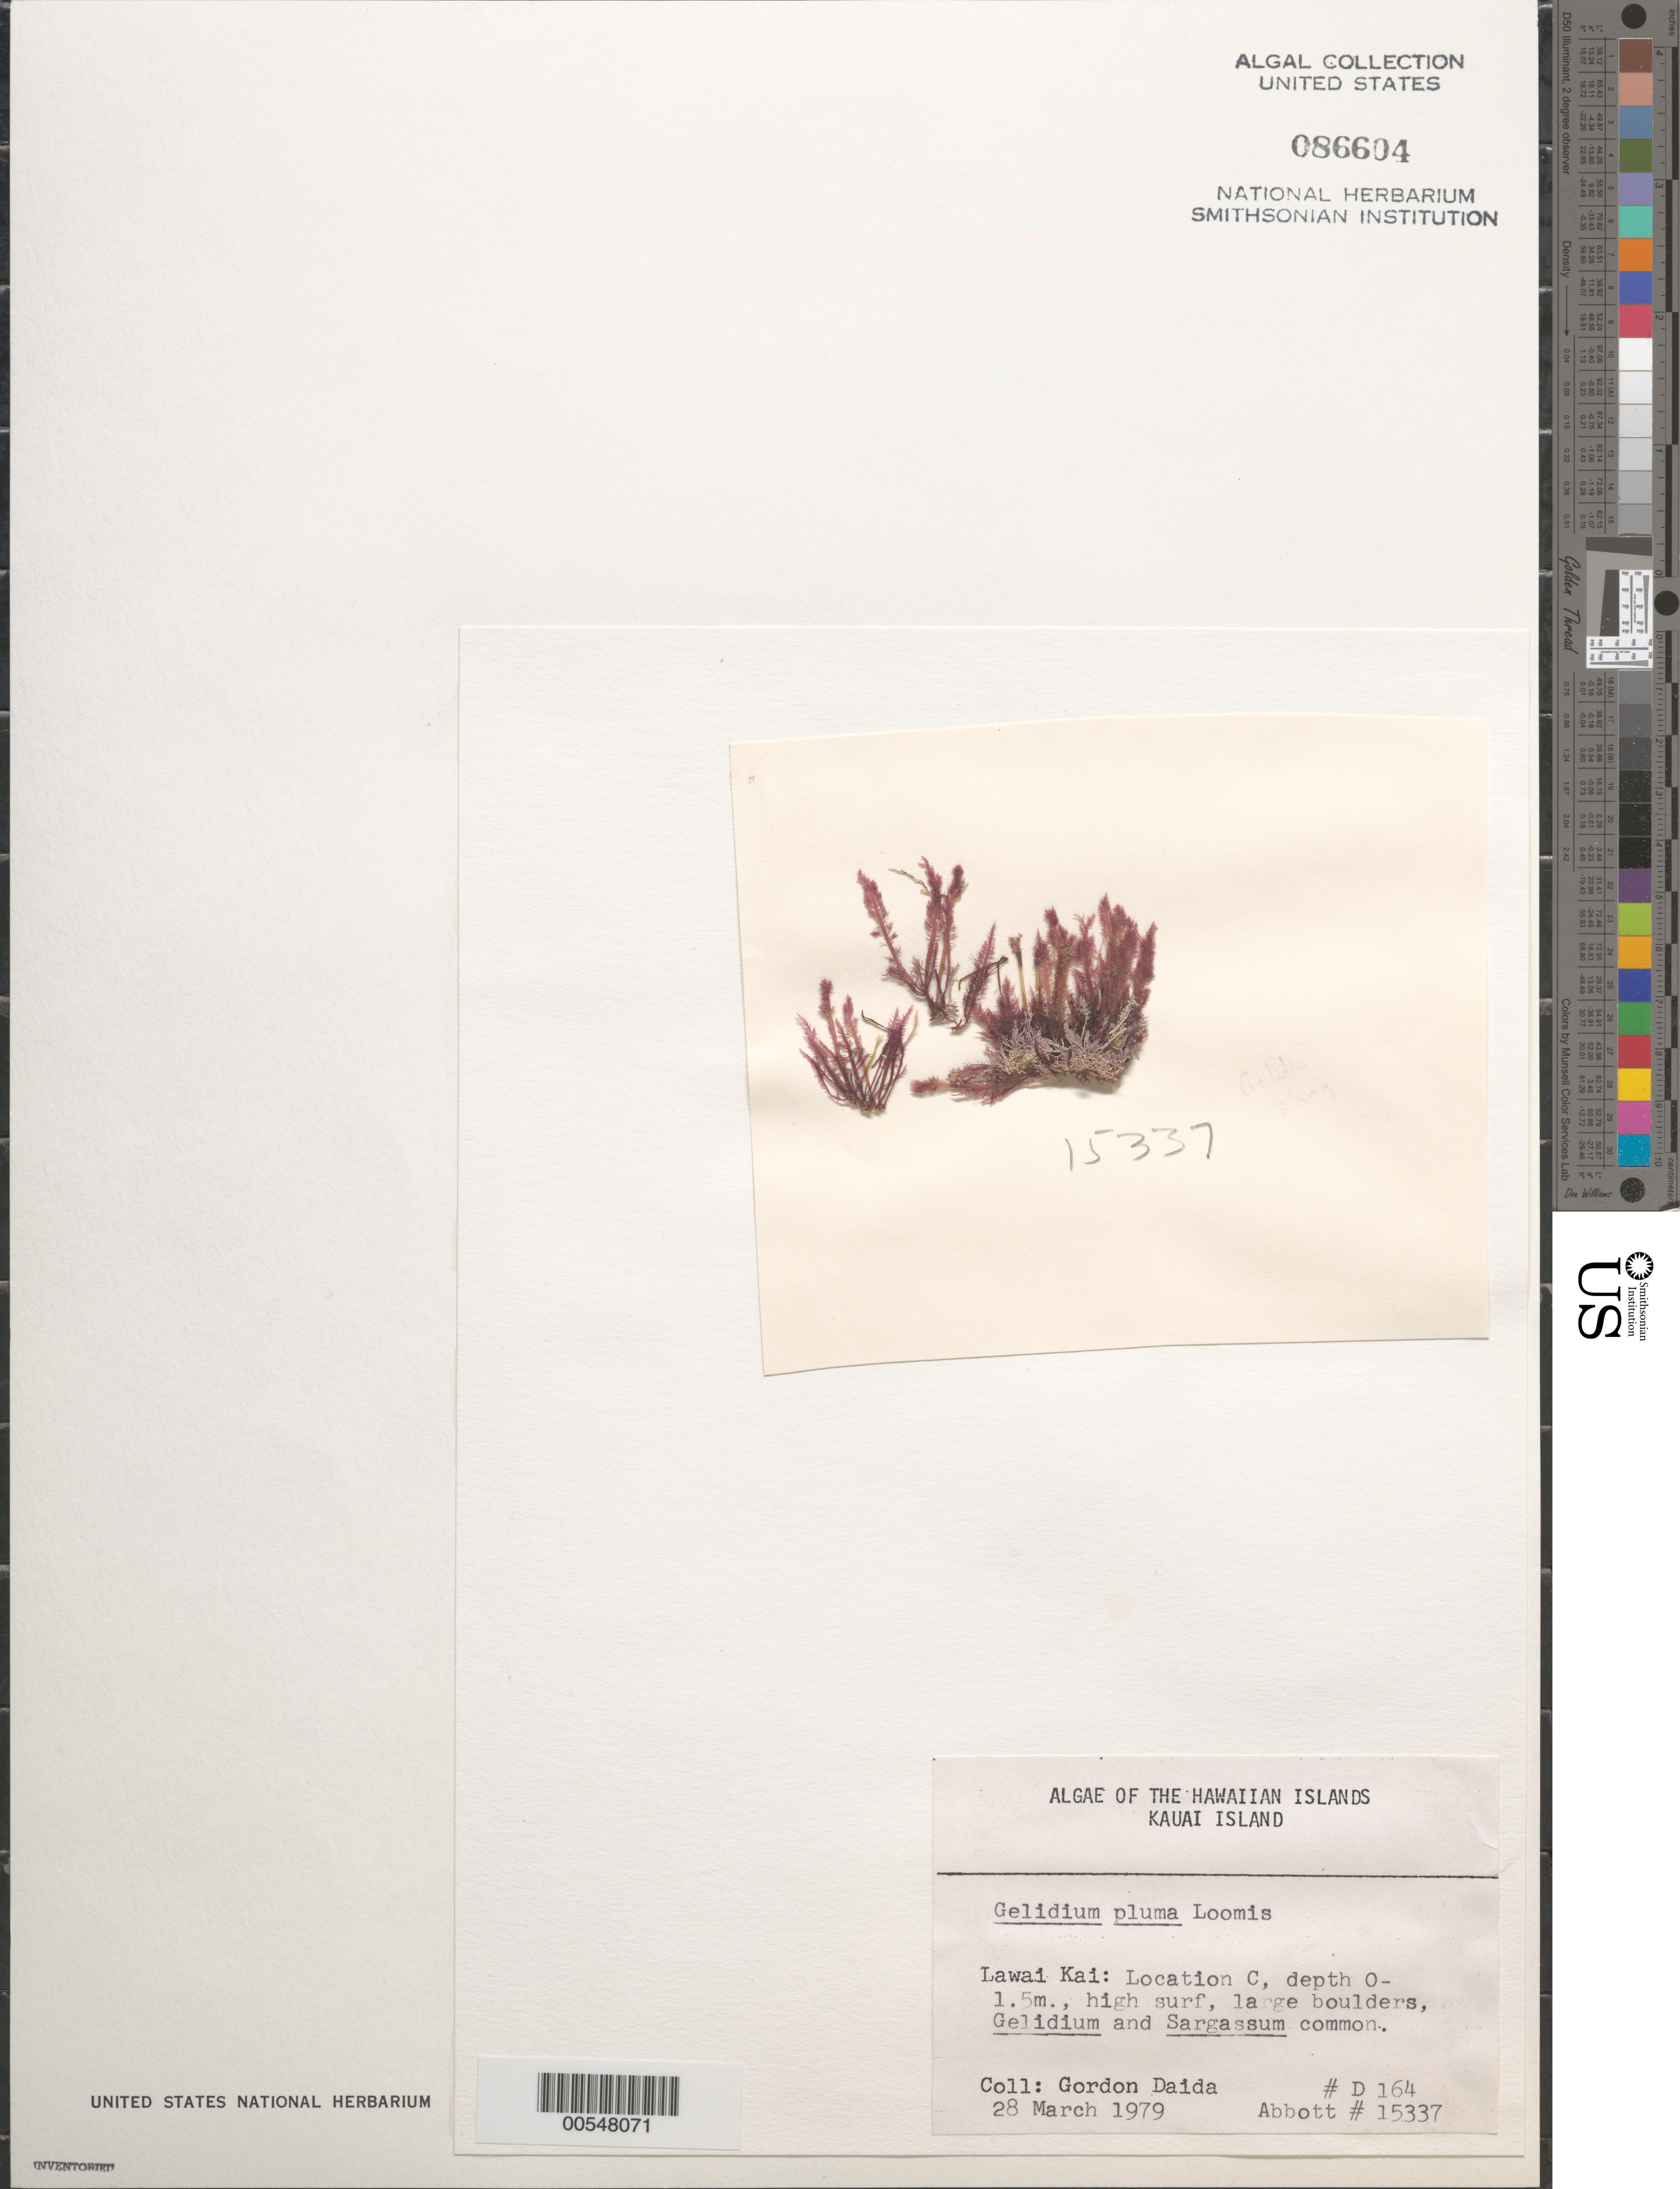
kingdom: Plantae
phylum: Rhodophyta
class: Florideophyceae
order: Gelidiales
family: Gelidiaceae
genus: Gelidium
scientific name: Gelidium pluma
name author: Bornet ex N.H. Loomis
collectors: G. Daida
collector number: D164 & IAA 15337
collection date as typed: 28 Mar 1979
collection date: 1979-03-28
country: United States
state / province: Hawaii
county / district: Kauai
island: Kaua'i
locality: Lawai Kai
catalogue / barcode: US 86604